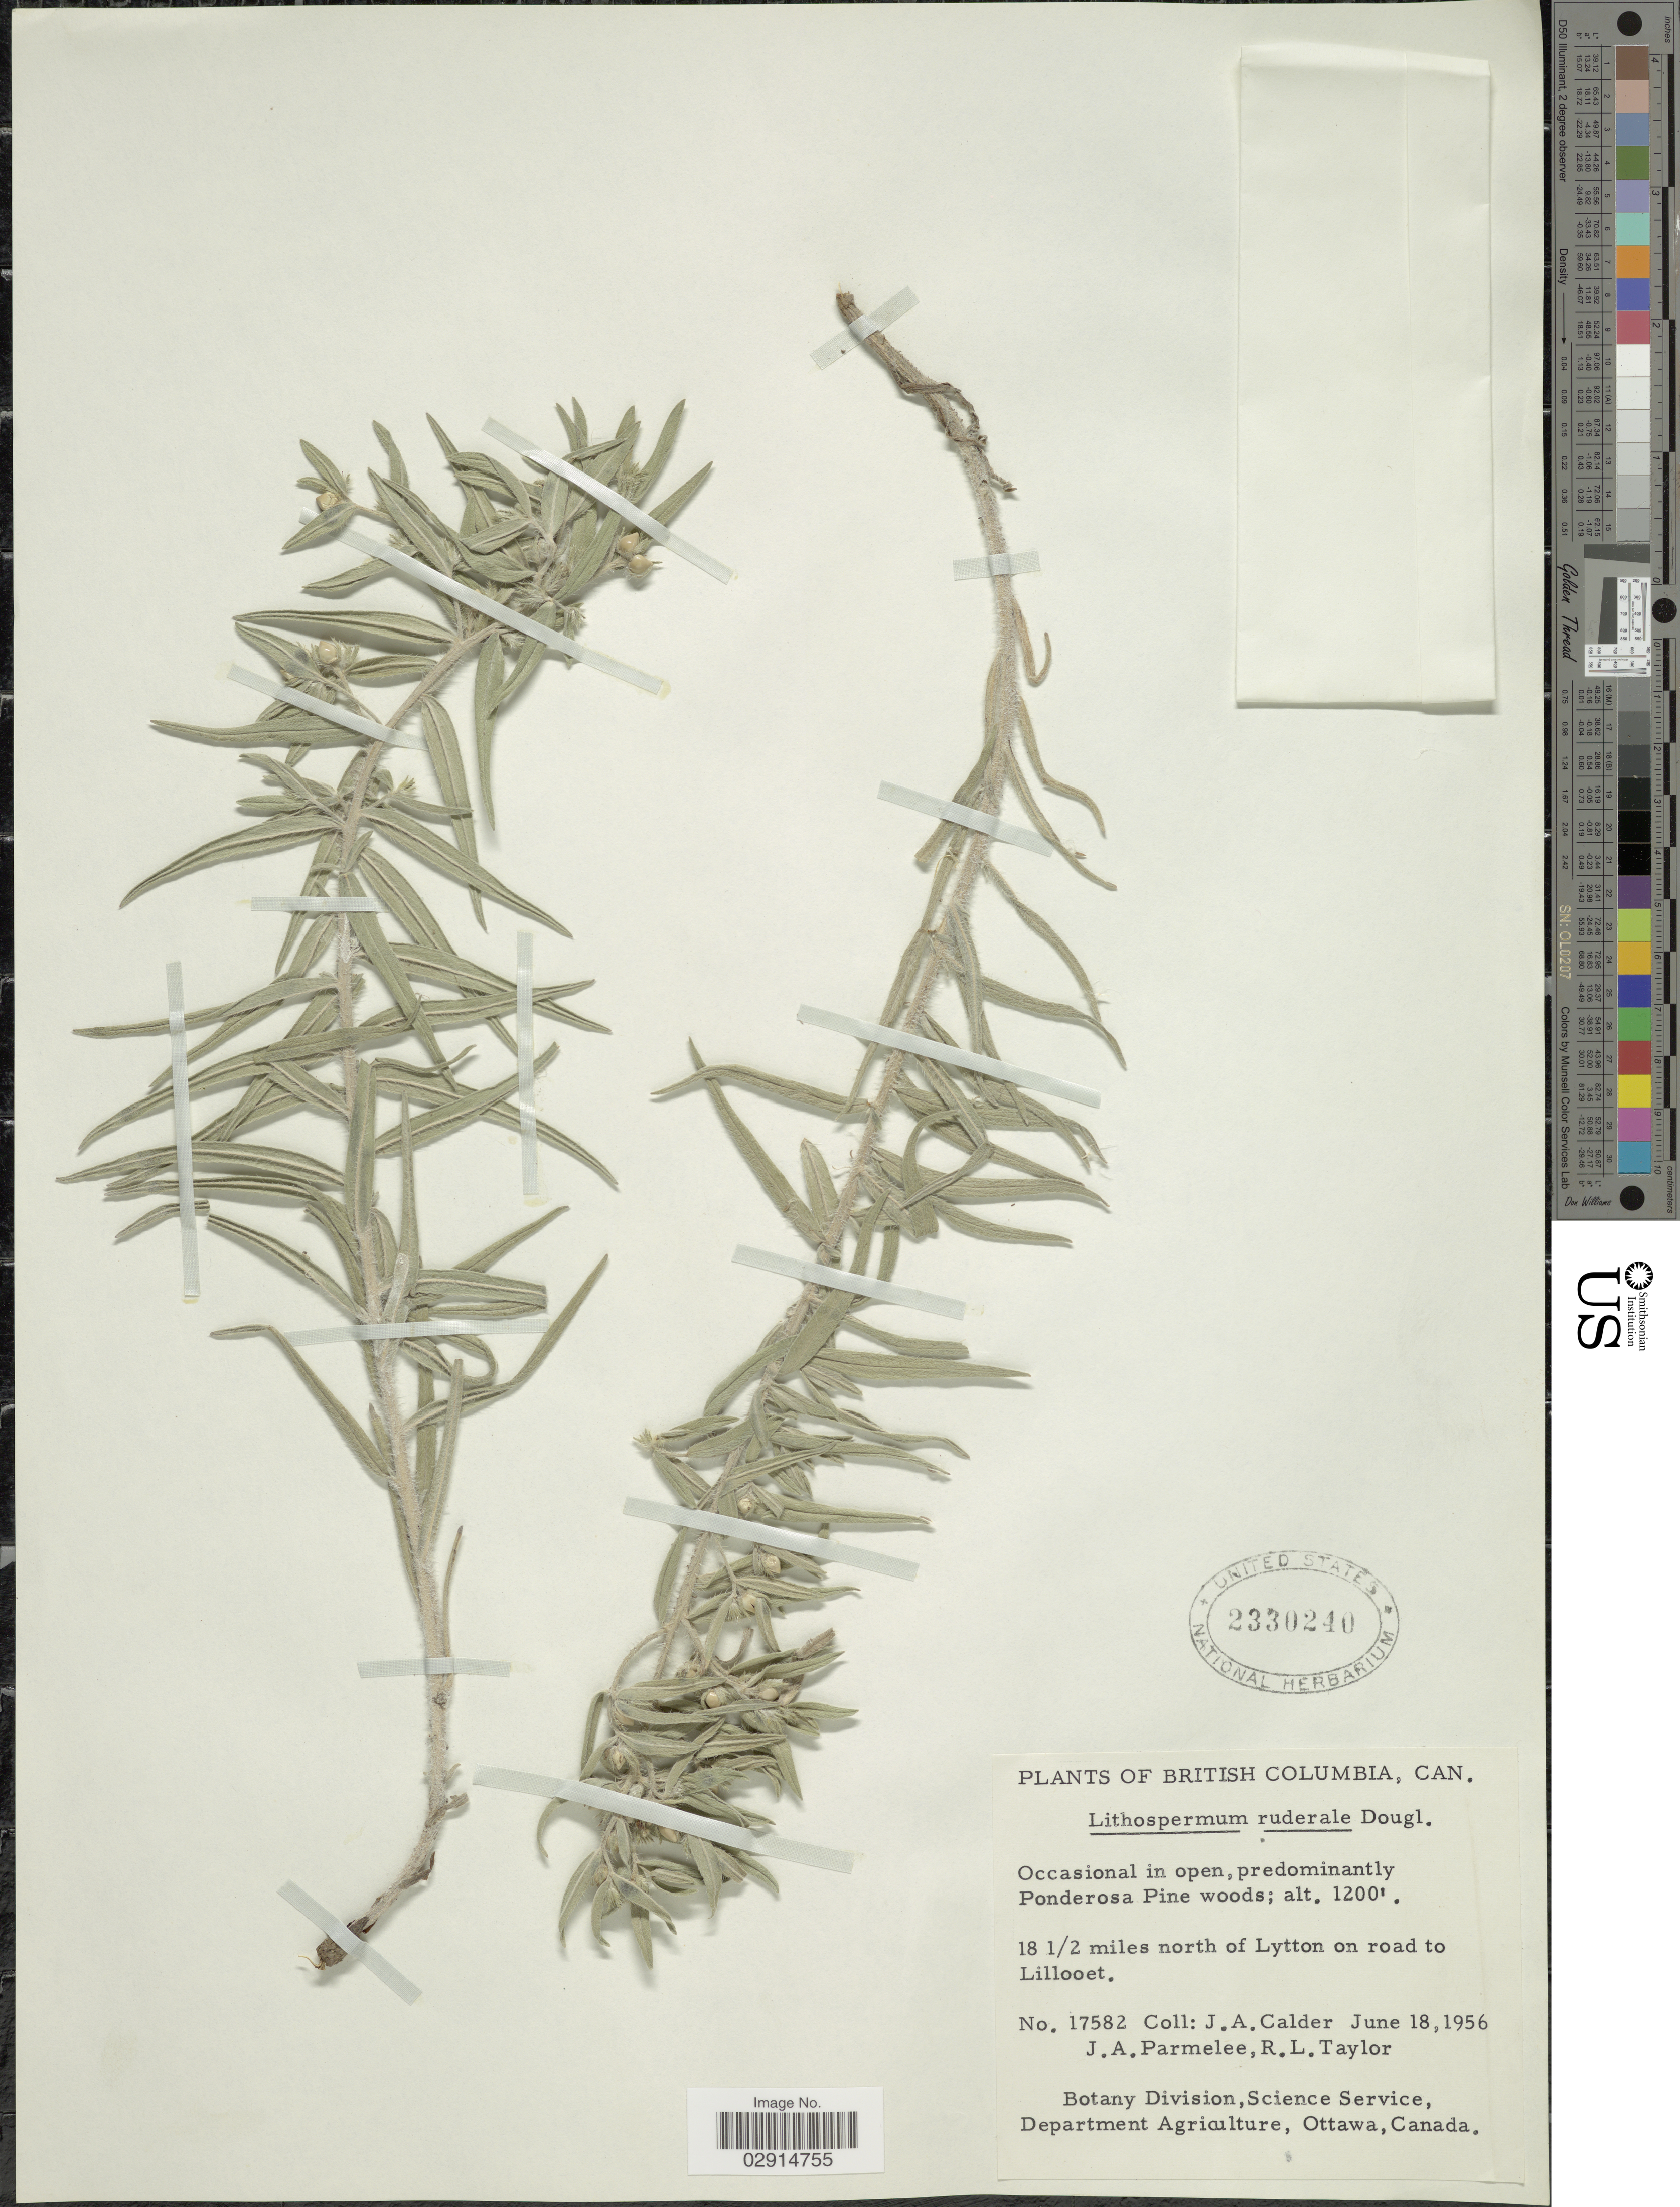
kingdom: Plantae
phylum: Tracheophyta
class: Magnoliopsida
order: Boraginales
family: Boraginaceae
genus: Lithospermum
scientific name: Lithospermum ruderale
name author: Douglas ex Lehm.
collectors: J. A. Calder, J. A. Parmelee & R. Taylor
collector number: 17582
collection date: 1956-06-18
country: Canada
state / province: British Columbia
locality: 18 1/2 miles north of Lytton on road to Lillooet.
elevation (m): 366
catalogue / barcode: US 2330240